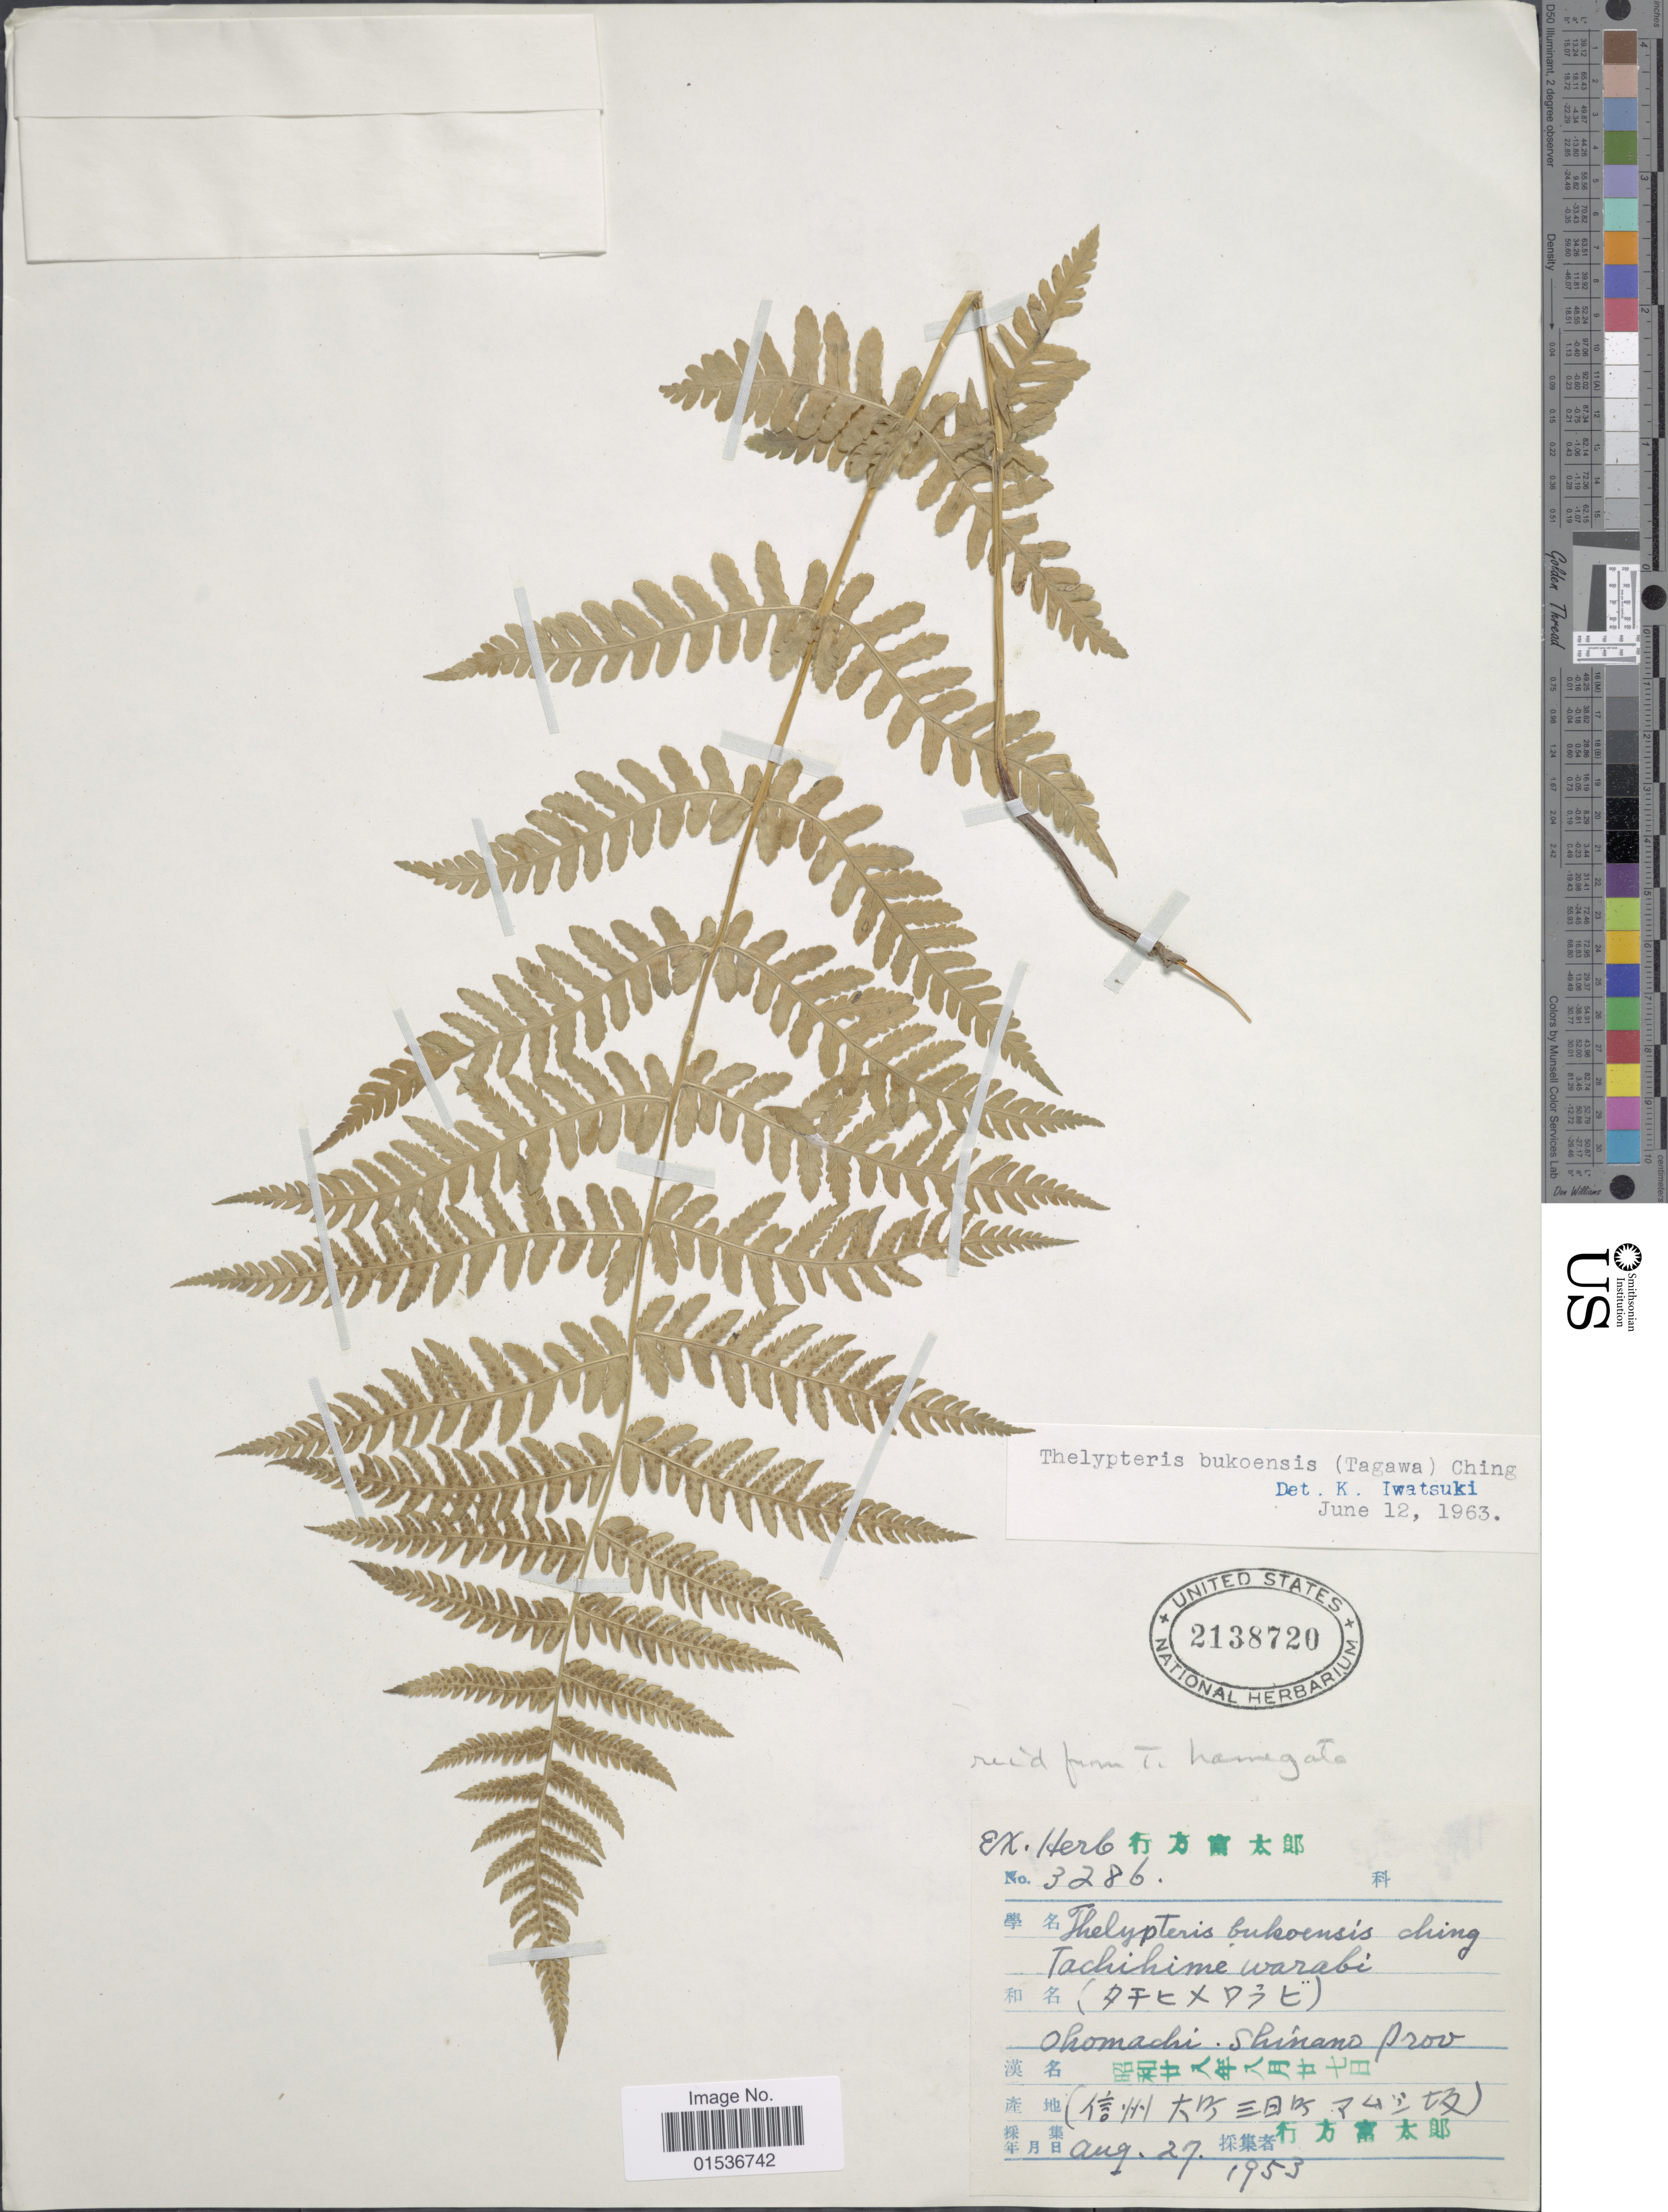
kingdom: Plantae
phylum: Tracheophyta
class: Polypodiopsida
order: Polypodiales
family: Thelypteridaceae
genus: Pseudophegopteris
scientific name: Pseudophegopteris bukoensis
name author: (Tagawa) Holttum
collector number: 3286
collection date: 1953-08-27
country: Japan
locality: Ohomachi, Shinano Prov.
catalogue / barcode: US 2138720